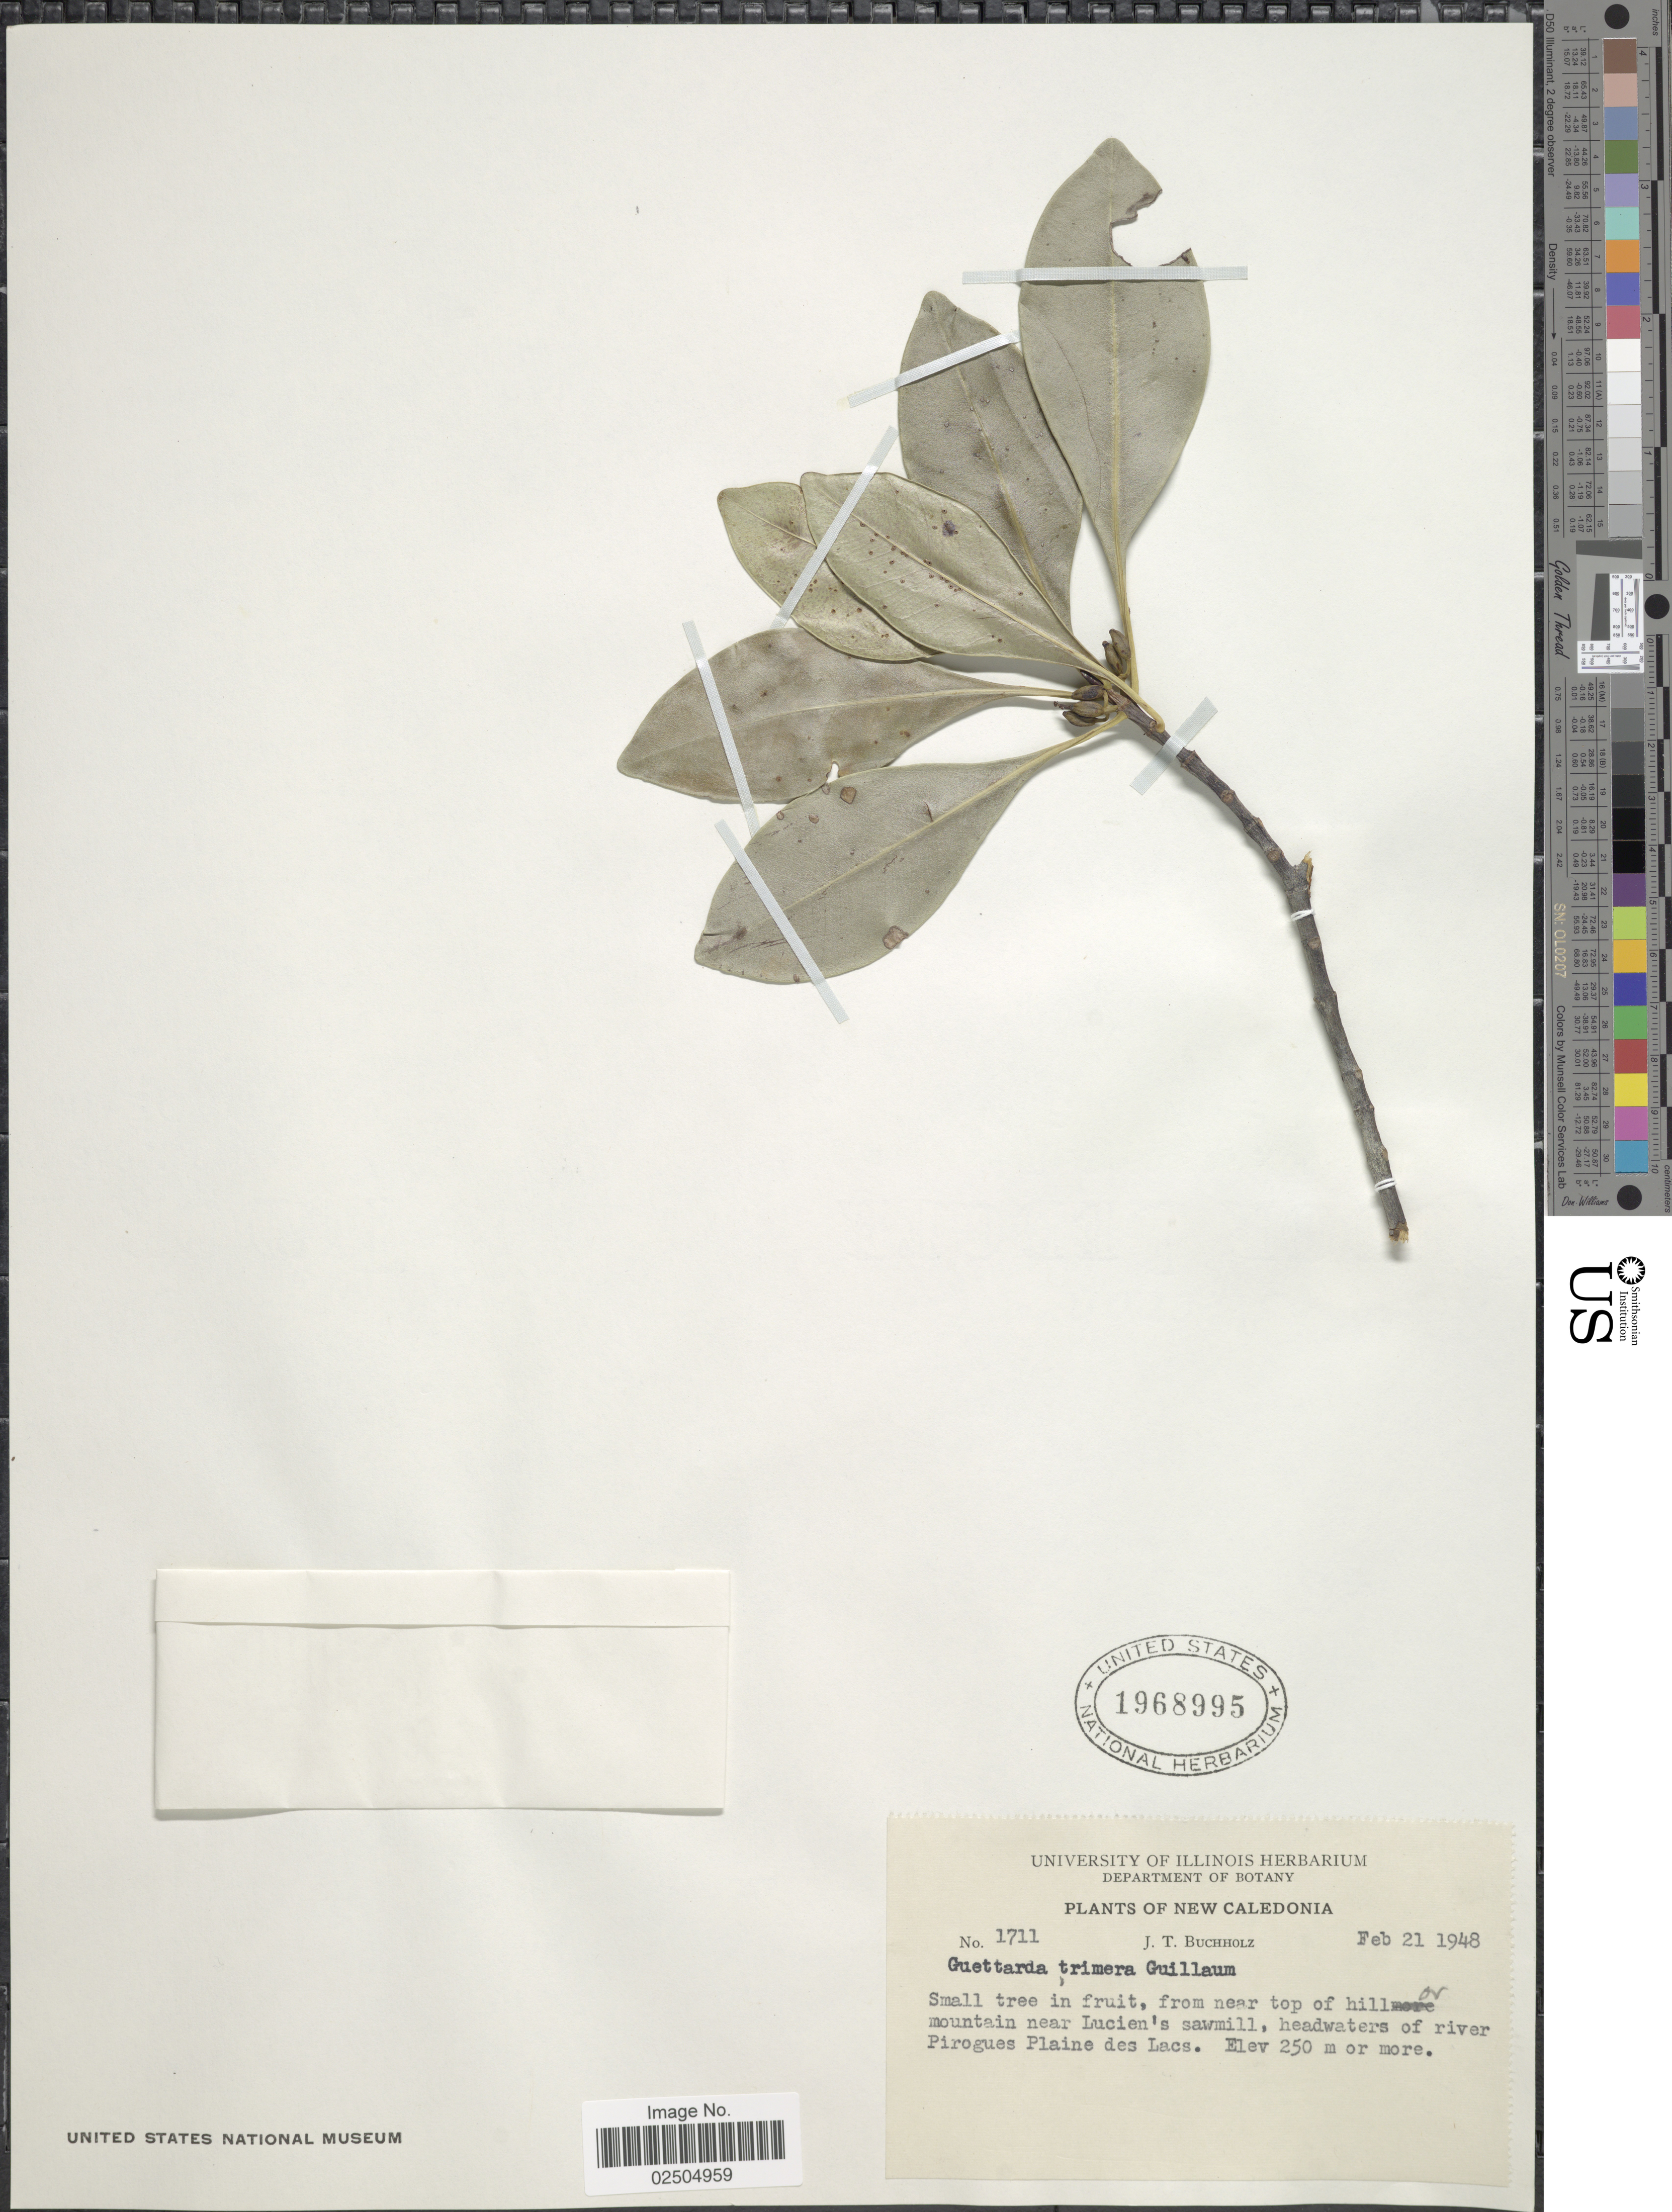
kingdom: Plantae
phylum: Tracheophyta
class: Magnoliopsida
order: Gentianales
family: Rubiaceae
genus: Guettarda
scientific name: Guettarda trimera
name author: Guillaumin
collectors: J. T. Buchholz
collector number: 1711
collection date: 1948-02-21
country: New Caledonia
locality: Headwaters of river Pirogues Plaine des Lacs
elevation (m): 250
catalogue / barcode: US 1968995